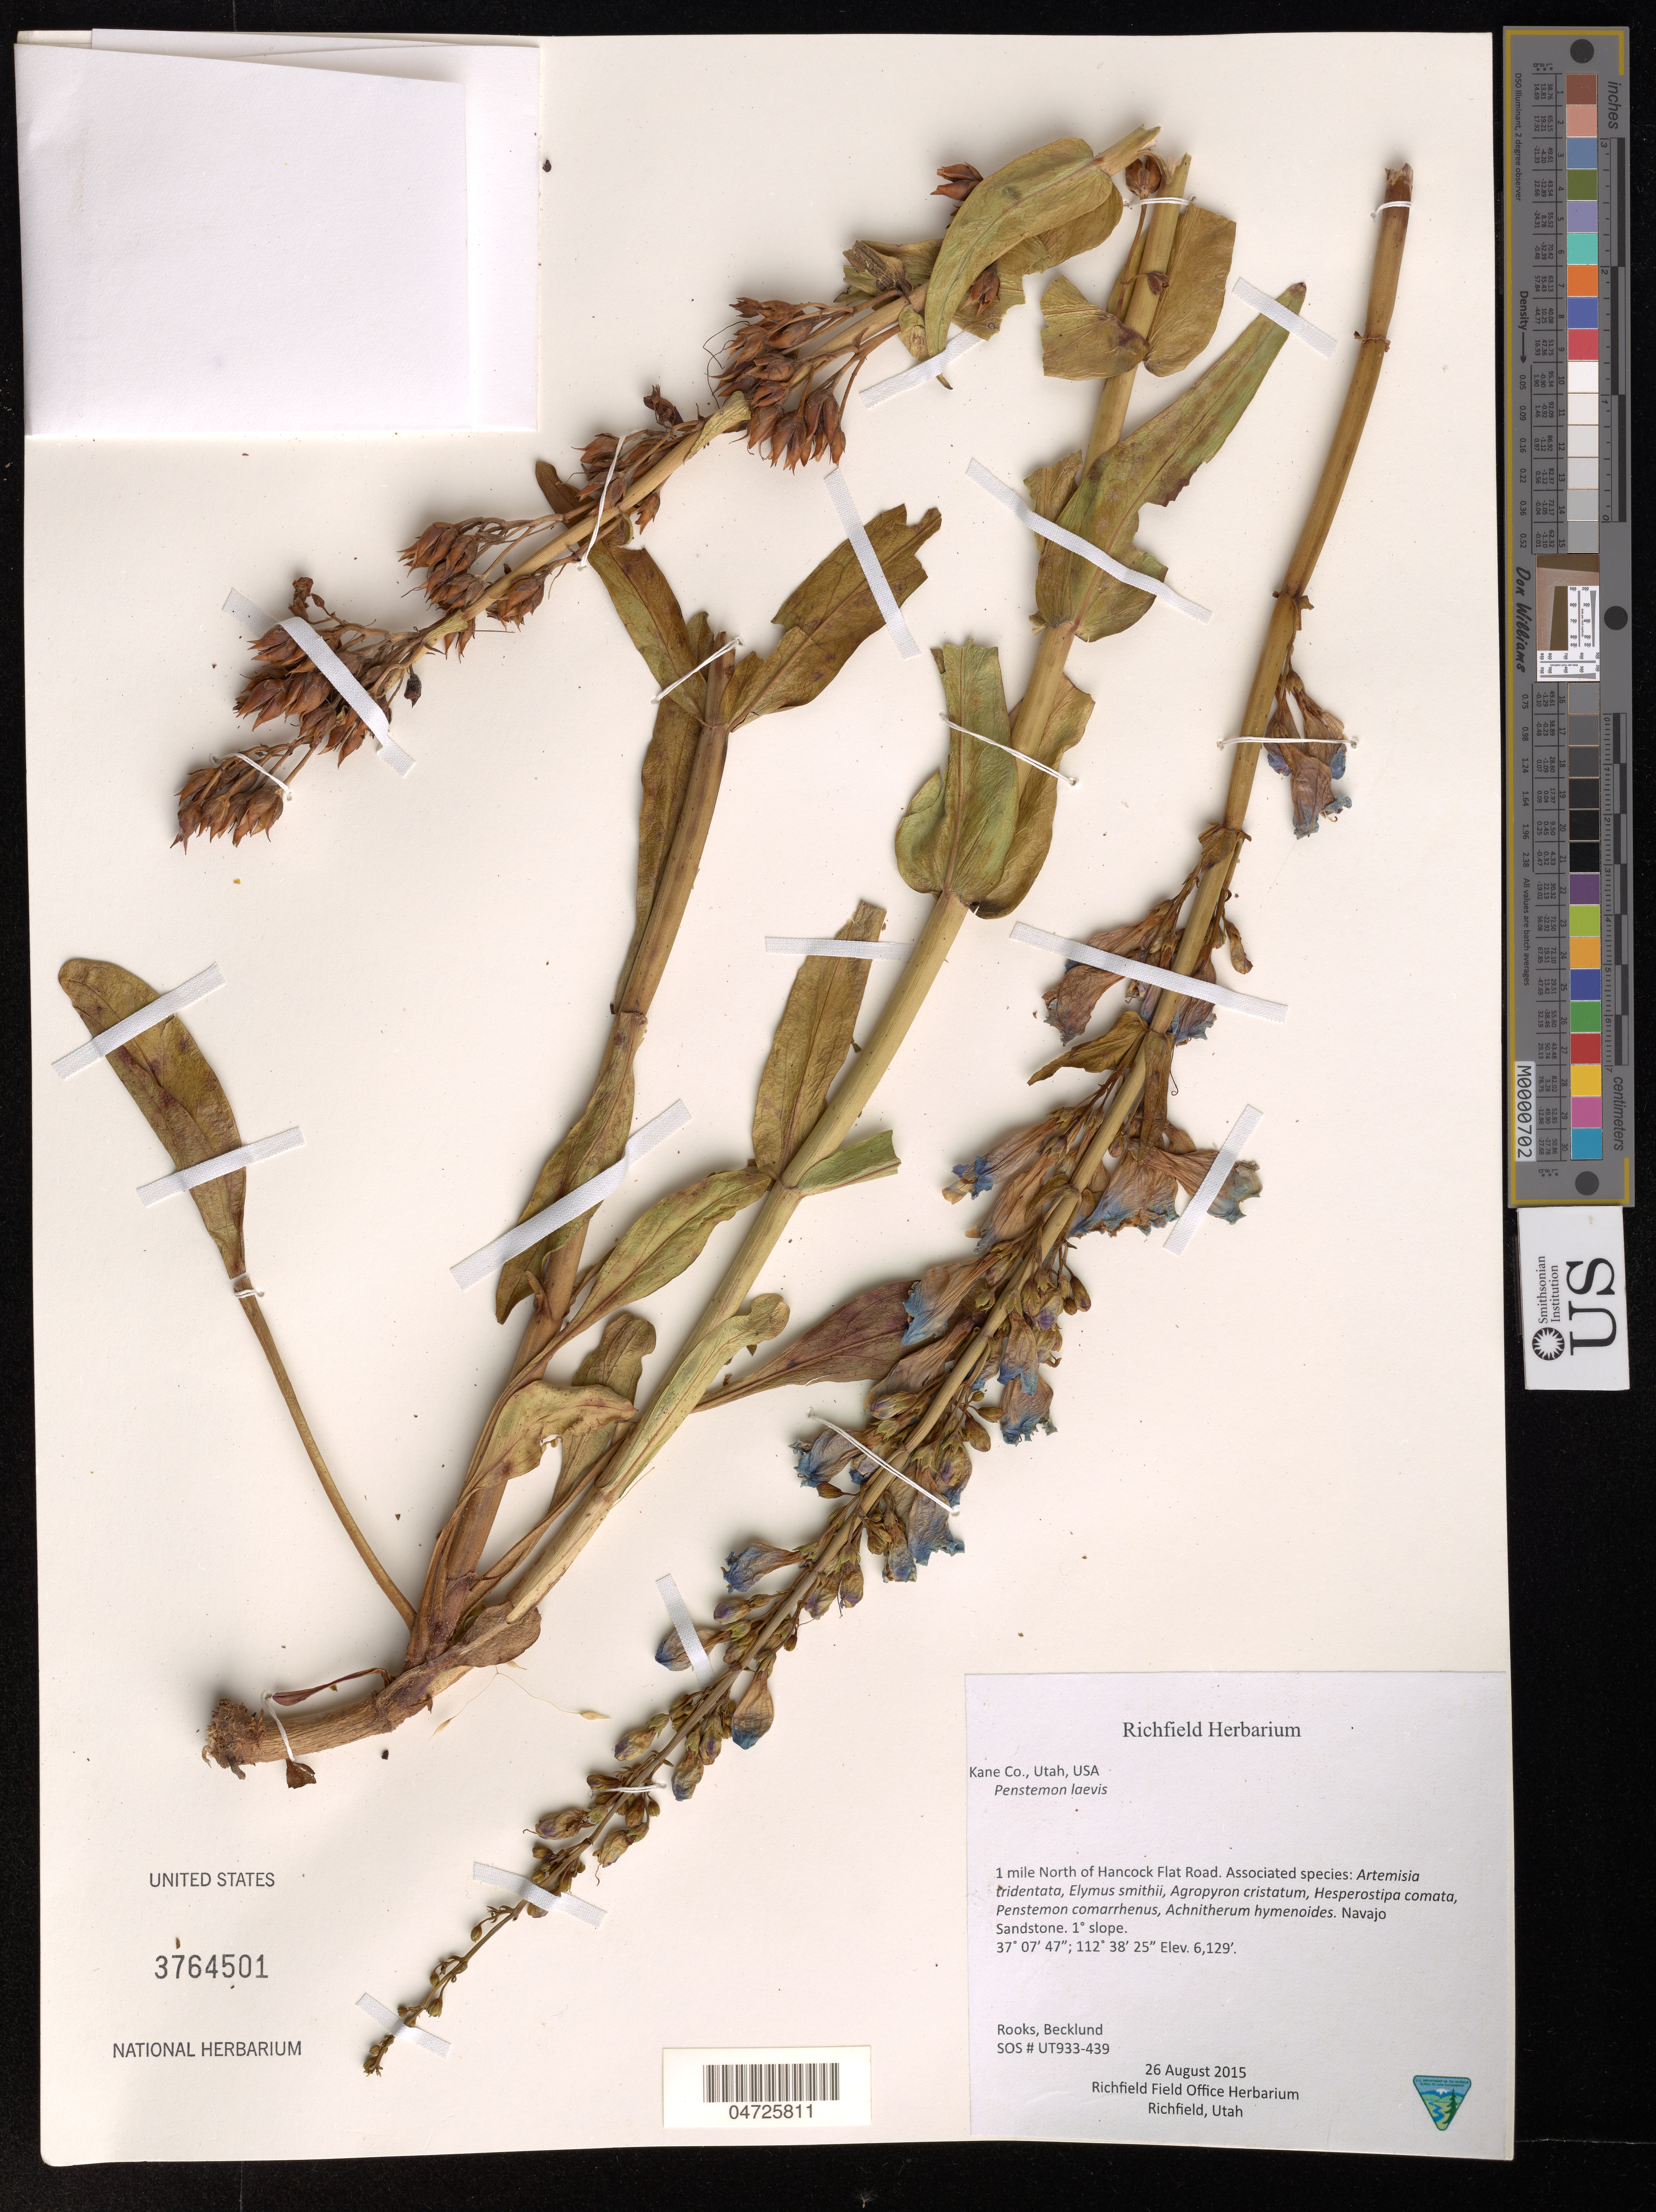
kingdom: Plantae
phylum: Tracheophyta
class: Magnoliopsida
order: Lamiales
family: Plantaginaceae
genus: Penstemon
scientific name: Penstemon laevis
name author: Pennell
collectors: -. Rooks & -. Becklund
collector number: UT933-439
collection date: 2015-08-26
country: United States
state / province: Utah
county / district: Kane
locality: Kane Co. 1 mile North of Hancock Flat Road.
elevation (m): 1868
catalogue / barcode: US 3764501